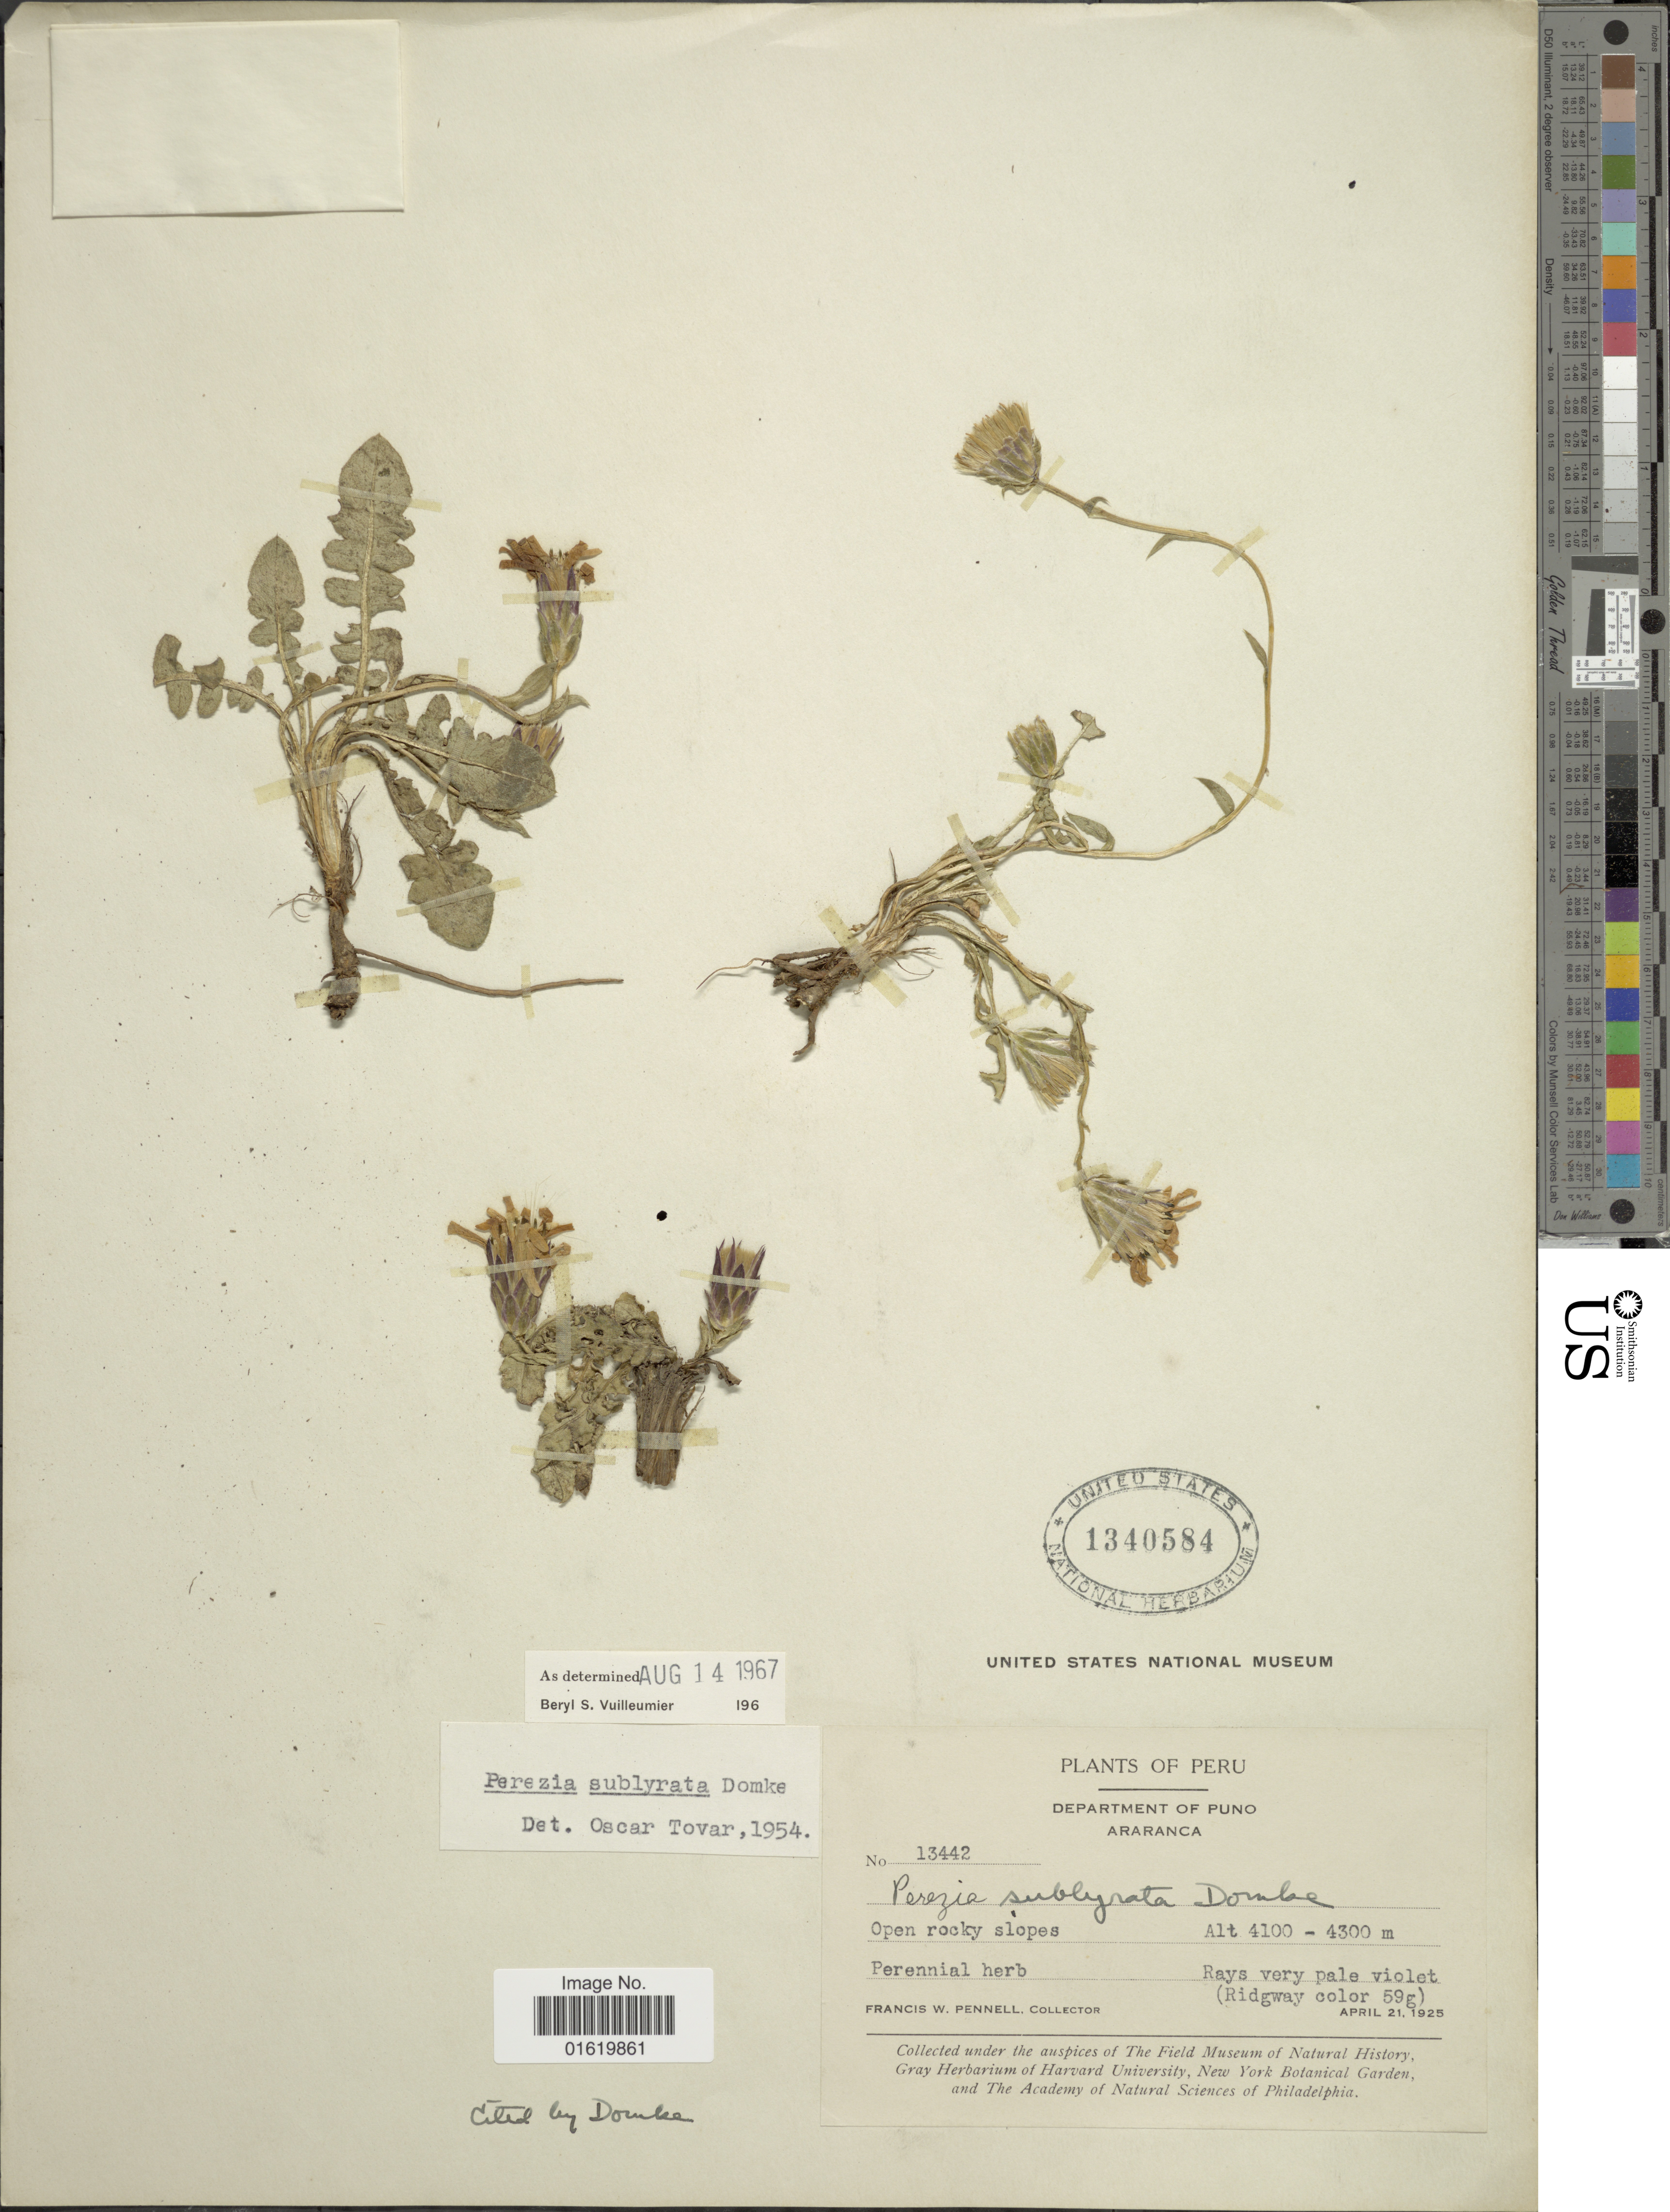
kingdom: Plantae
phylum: Tracheophyta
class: Magnoliopsida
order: Asterales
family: Asteraceae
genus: Perezia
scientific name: Perezia sublyrata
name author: Domke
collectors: F. W. Pennell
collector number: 13442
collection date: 1925-04-21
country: Peru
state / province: Puno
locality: Department of Puno. Araranca.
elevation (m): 4100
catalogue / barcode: US 1340584